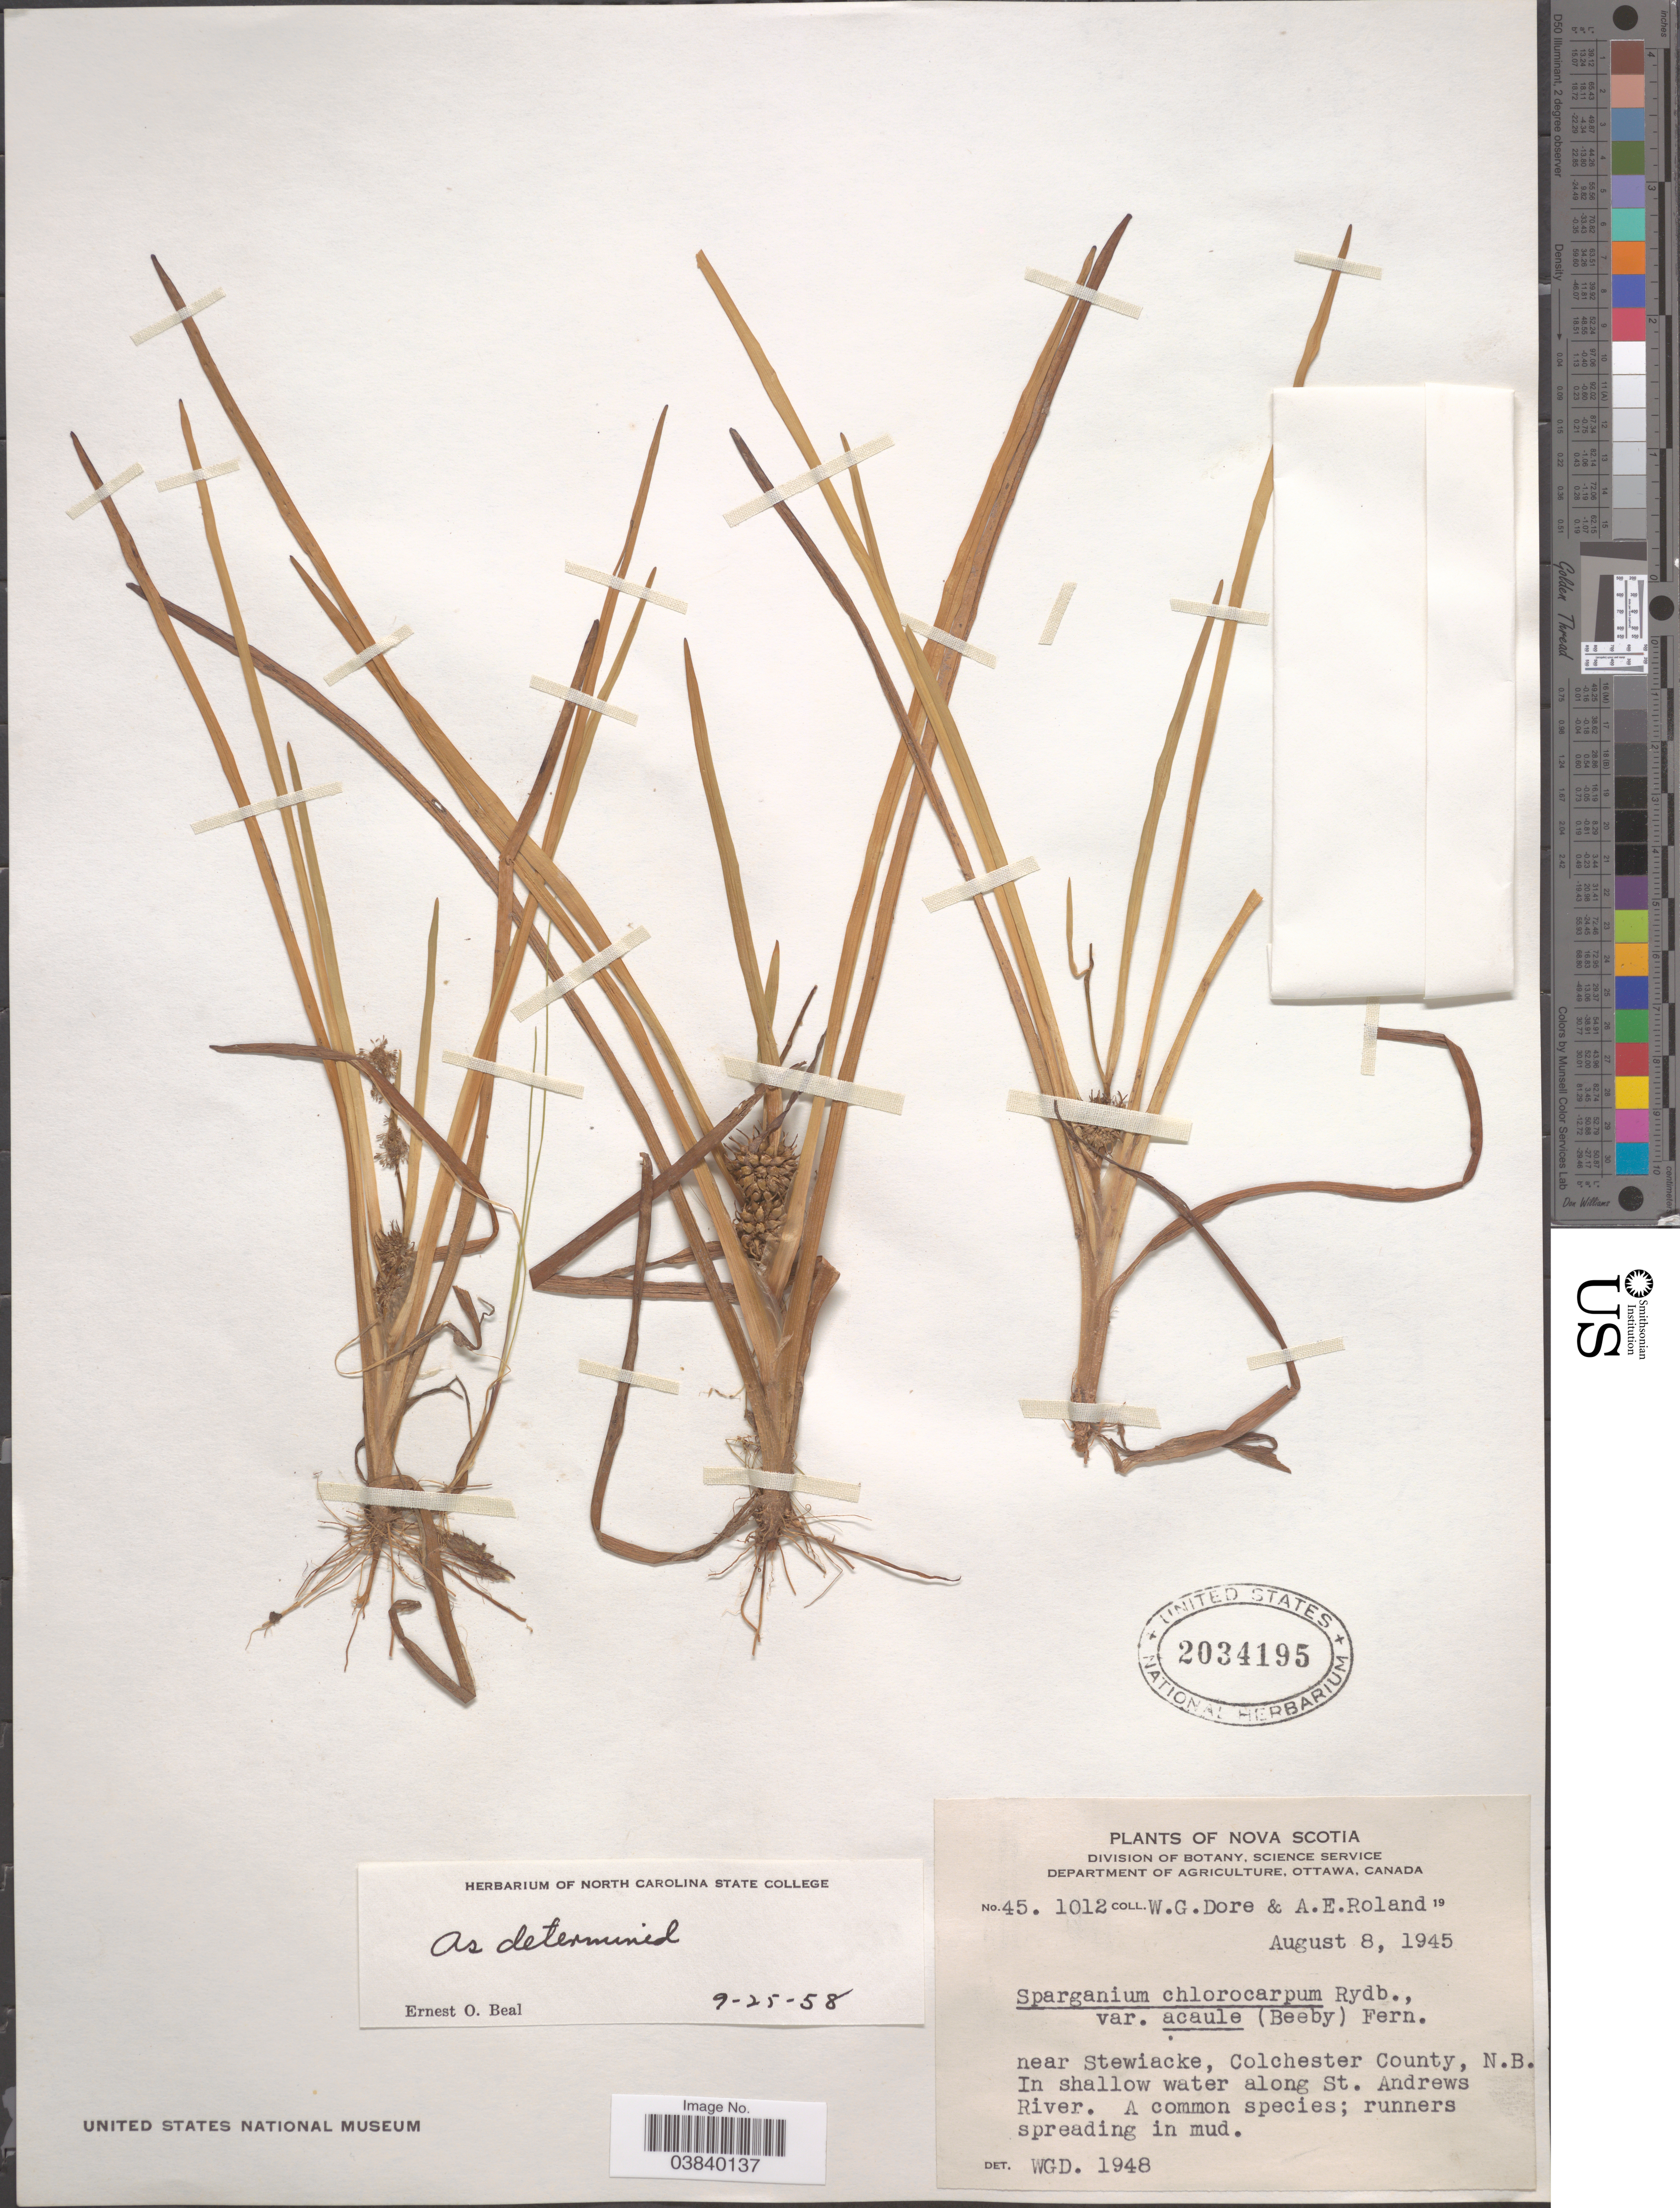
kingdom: Plantae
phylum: Tracheophyta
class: Liliopsida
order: Poales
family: Typhaceae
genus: Sparganium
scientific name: Sparganium chlorocarpum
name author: Rydb.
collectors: W. Dore & E. Roland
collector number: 451012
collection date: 1945-08-08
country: Canada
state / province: Nova Scotia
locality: Near Stewiacke, Colchester County, N.B. In shallow water along St. Andrews River.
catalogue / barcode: US 2034195